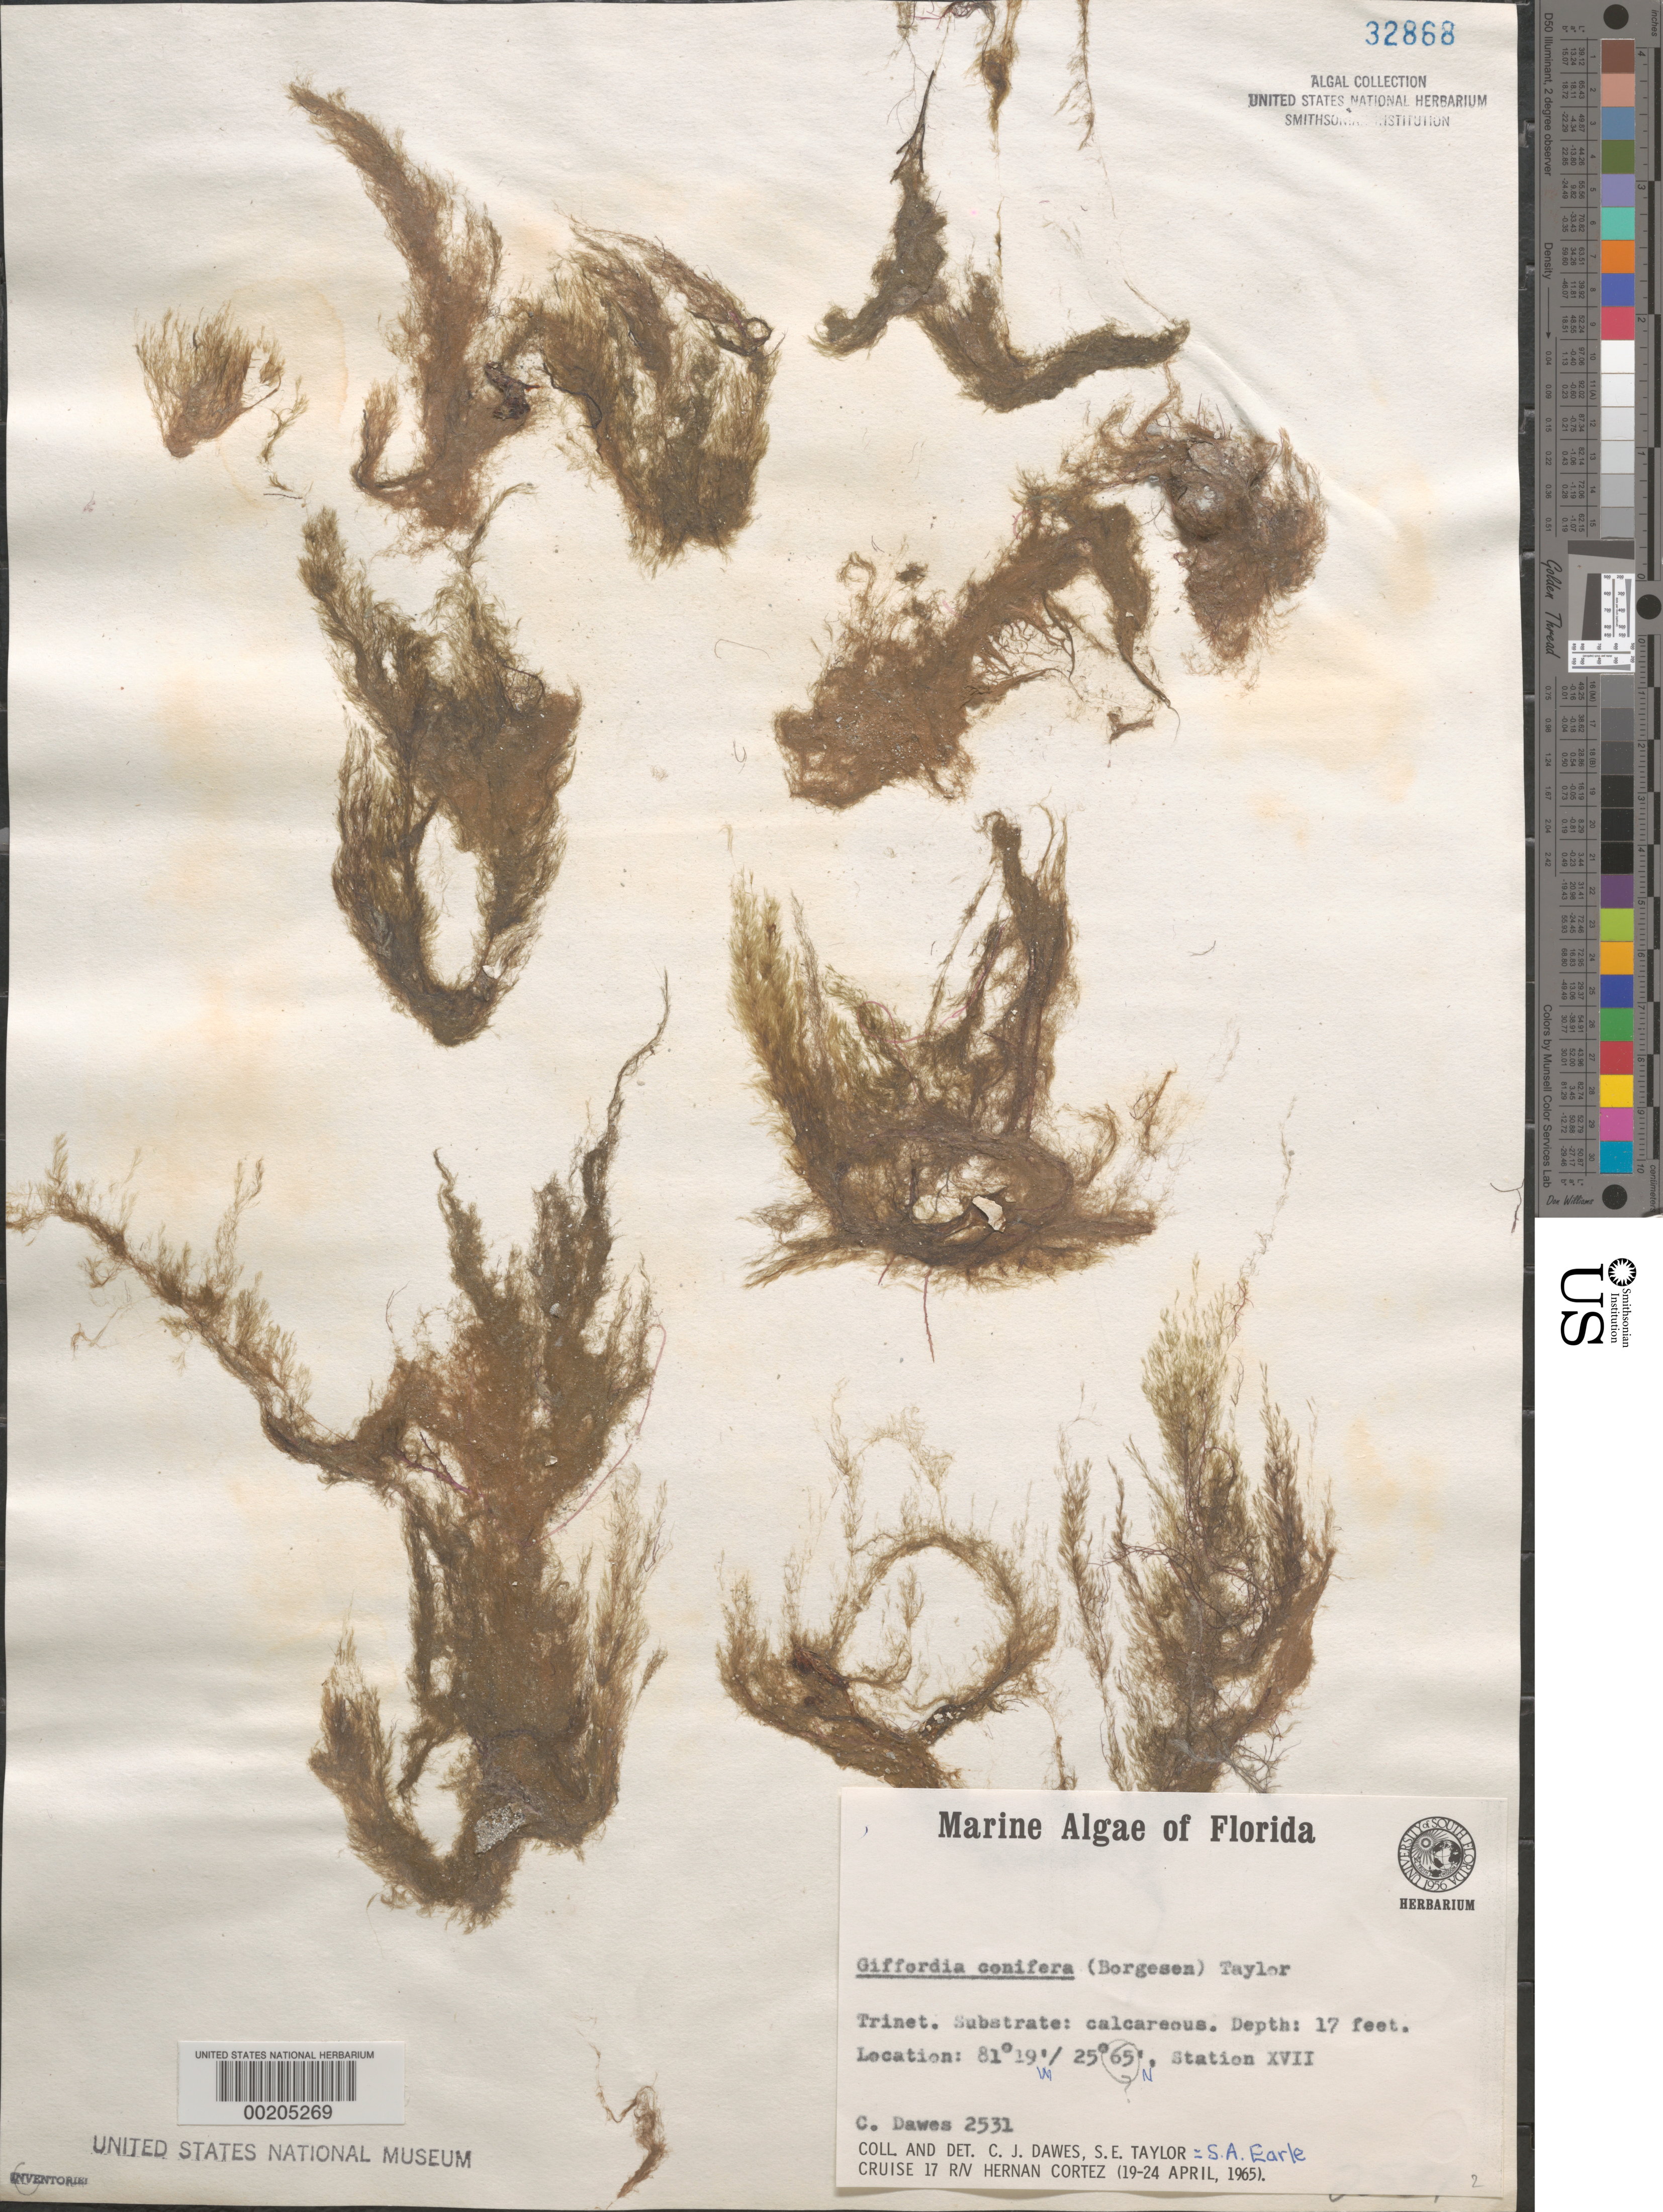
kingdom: Chromista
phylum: Ochrophyta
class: Phaeophyceae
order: Ectocarpales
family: Acinetosporaceae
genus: Hincksia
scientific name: Hincksia conifera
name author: (Børgesen) I.A. Abbott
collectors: C. Dawes & S. A. Earle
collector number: Cjd 2531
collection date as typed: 19 Apr 1965 to 24 Apr 1965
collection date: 1965-04-19/1965-04-24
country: United States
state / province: Florida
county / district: Collier County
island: Ten Thousand Islands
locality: Gulf of Mexico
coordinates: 25 65' N, 81 19' W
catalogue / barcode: US 32868